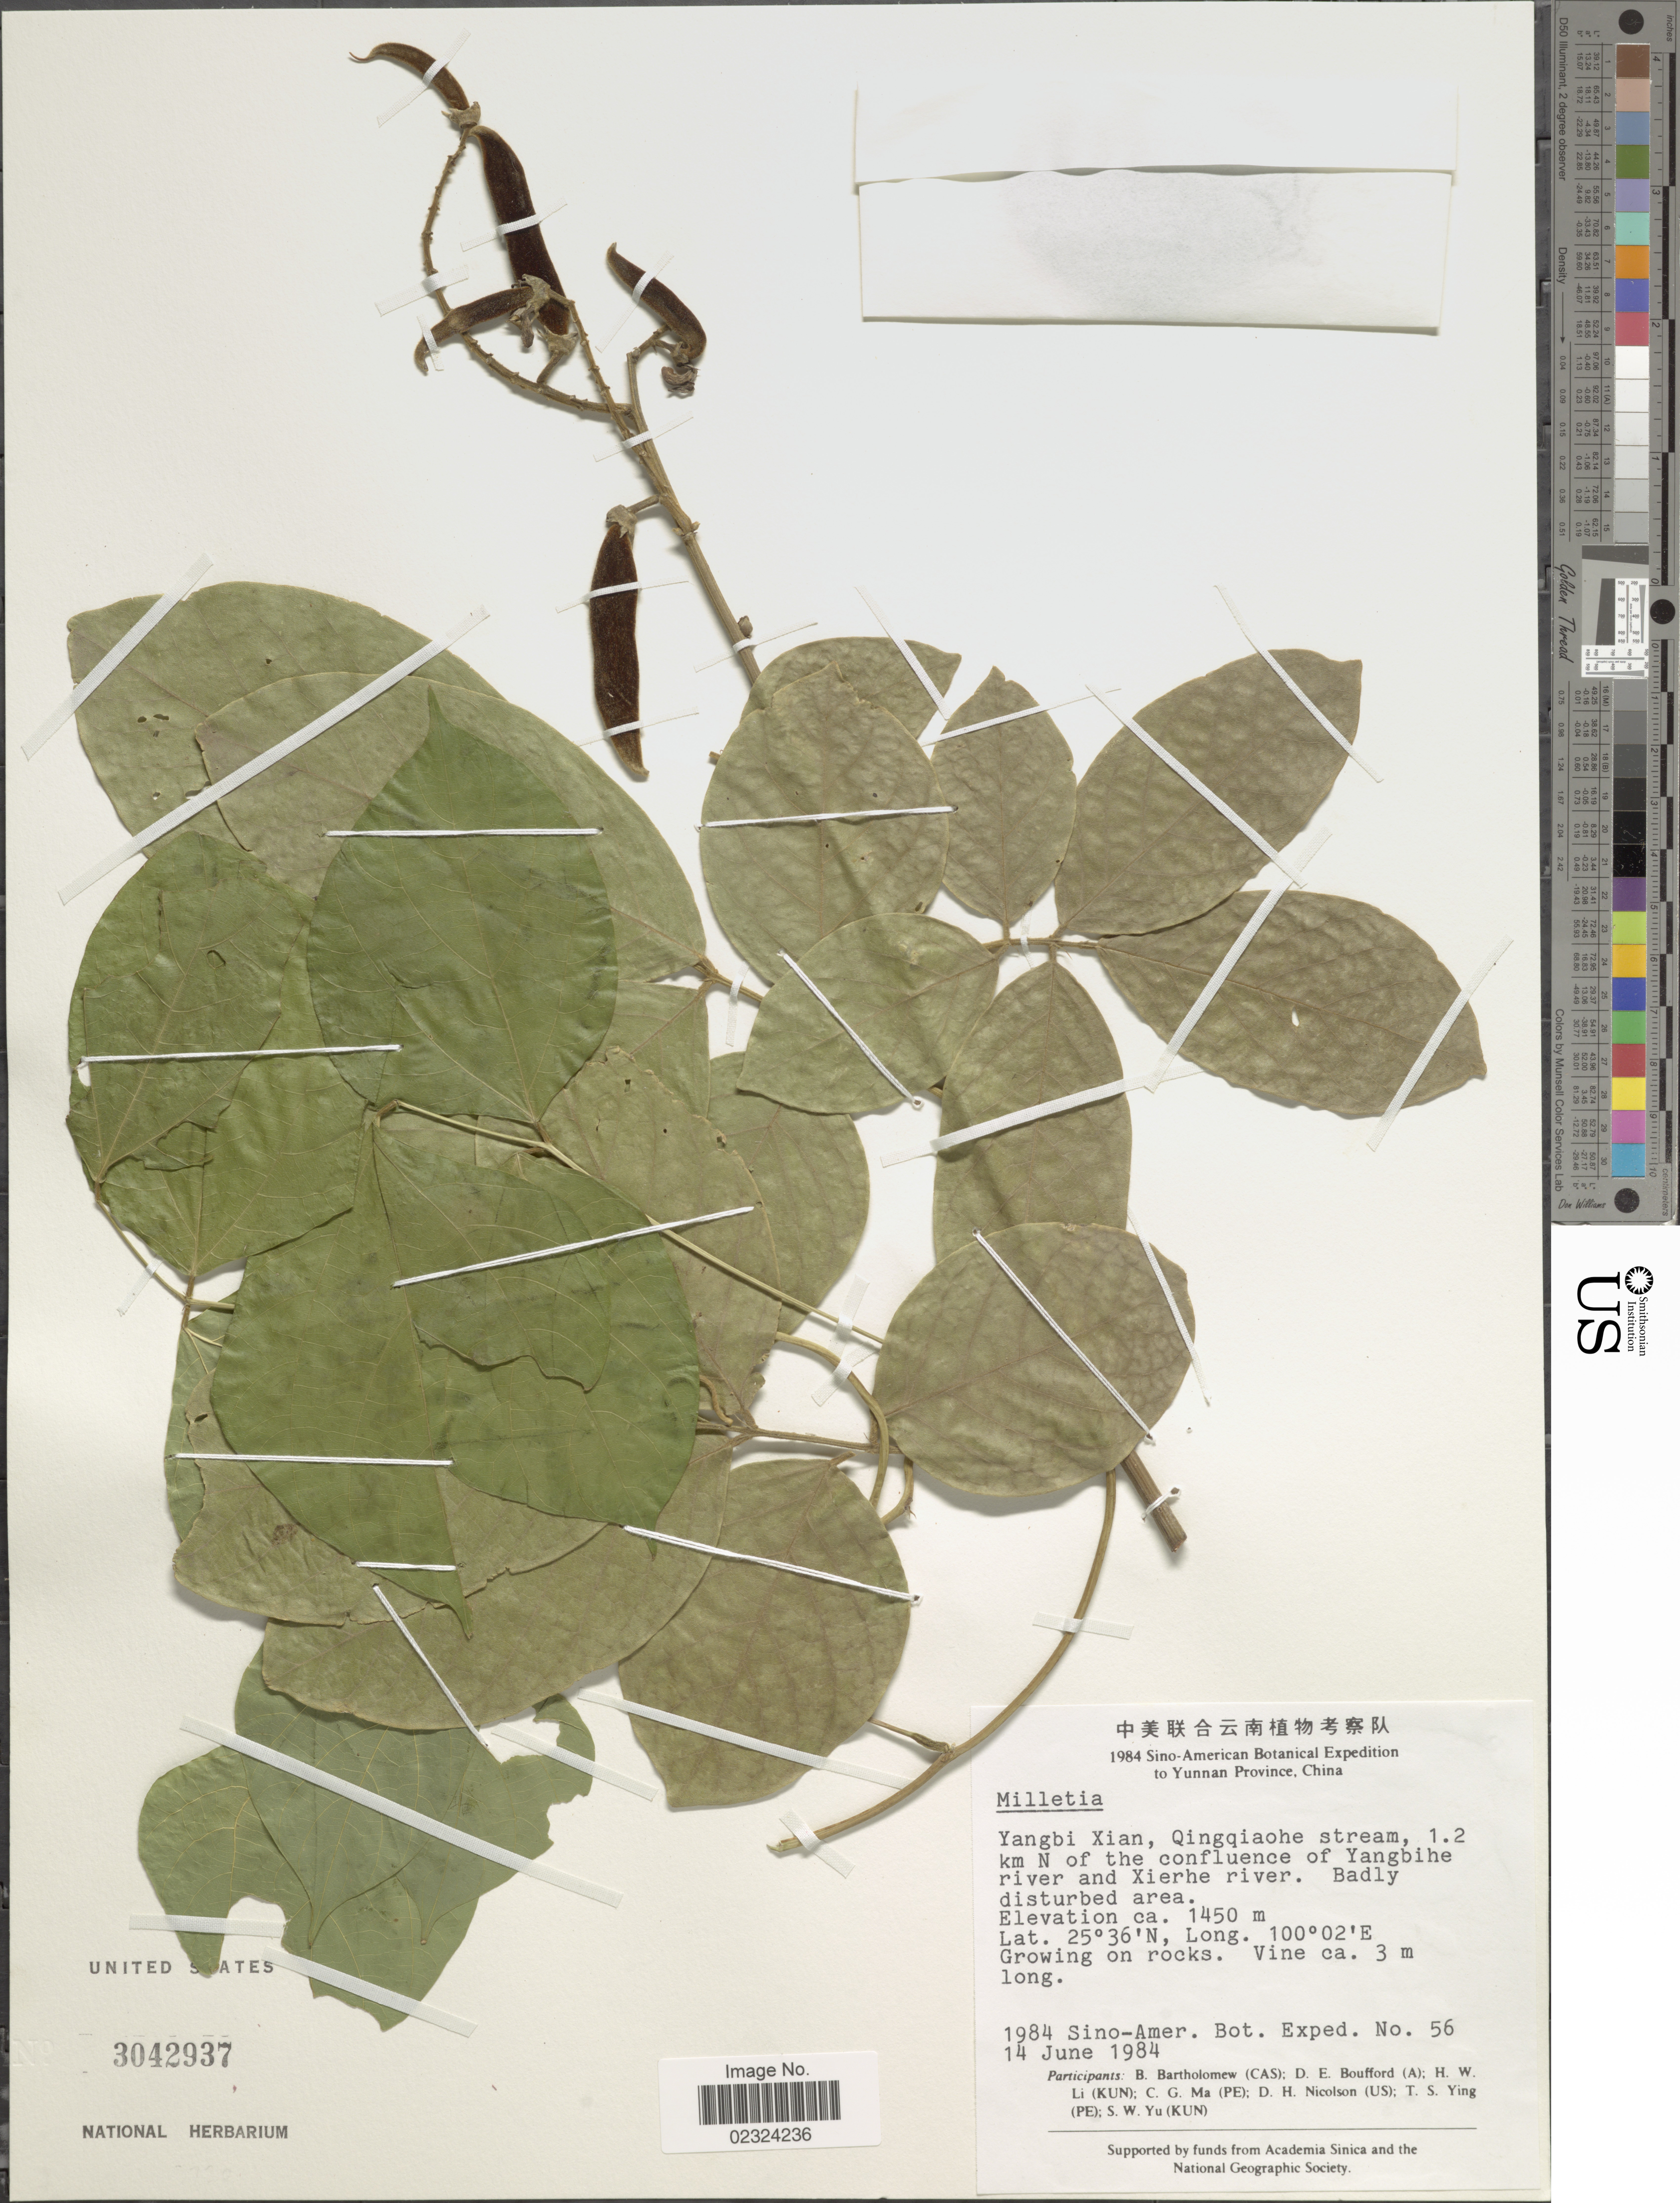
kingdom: Plantae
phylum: Tracheophyta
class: Magnoliopsida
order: Fabales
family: Fabaceae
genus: Millettia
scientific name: Millettia sp.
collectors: Sino-Amer. Bot. Exped. 1984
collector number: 56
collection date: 1984-06-14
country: China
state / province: Yunnan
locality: Yangbi Xian, Qingqiaohe stream, 1.2 km N of the confluence of Yangbihe river and Xierhe river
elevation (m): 1450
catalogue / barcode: US 3042937